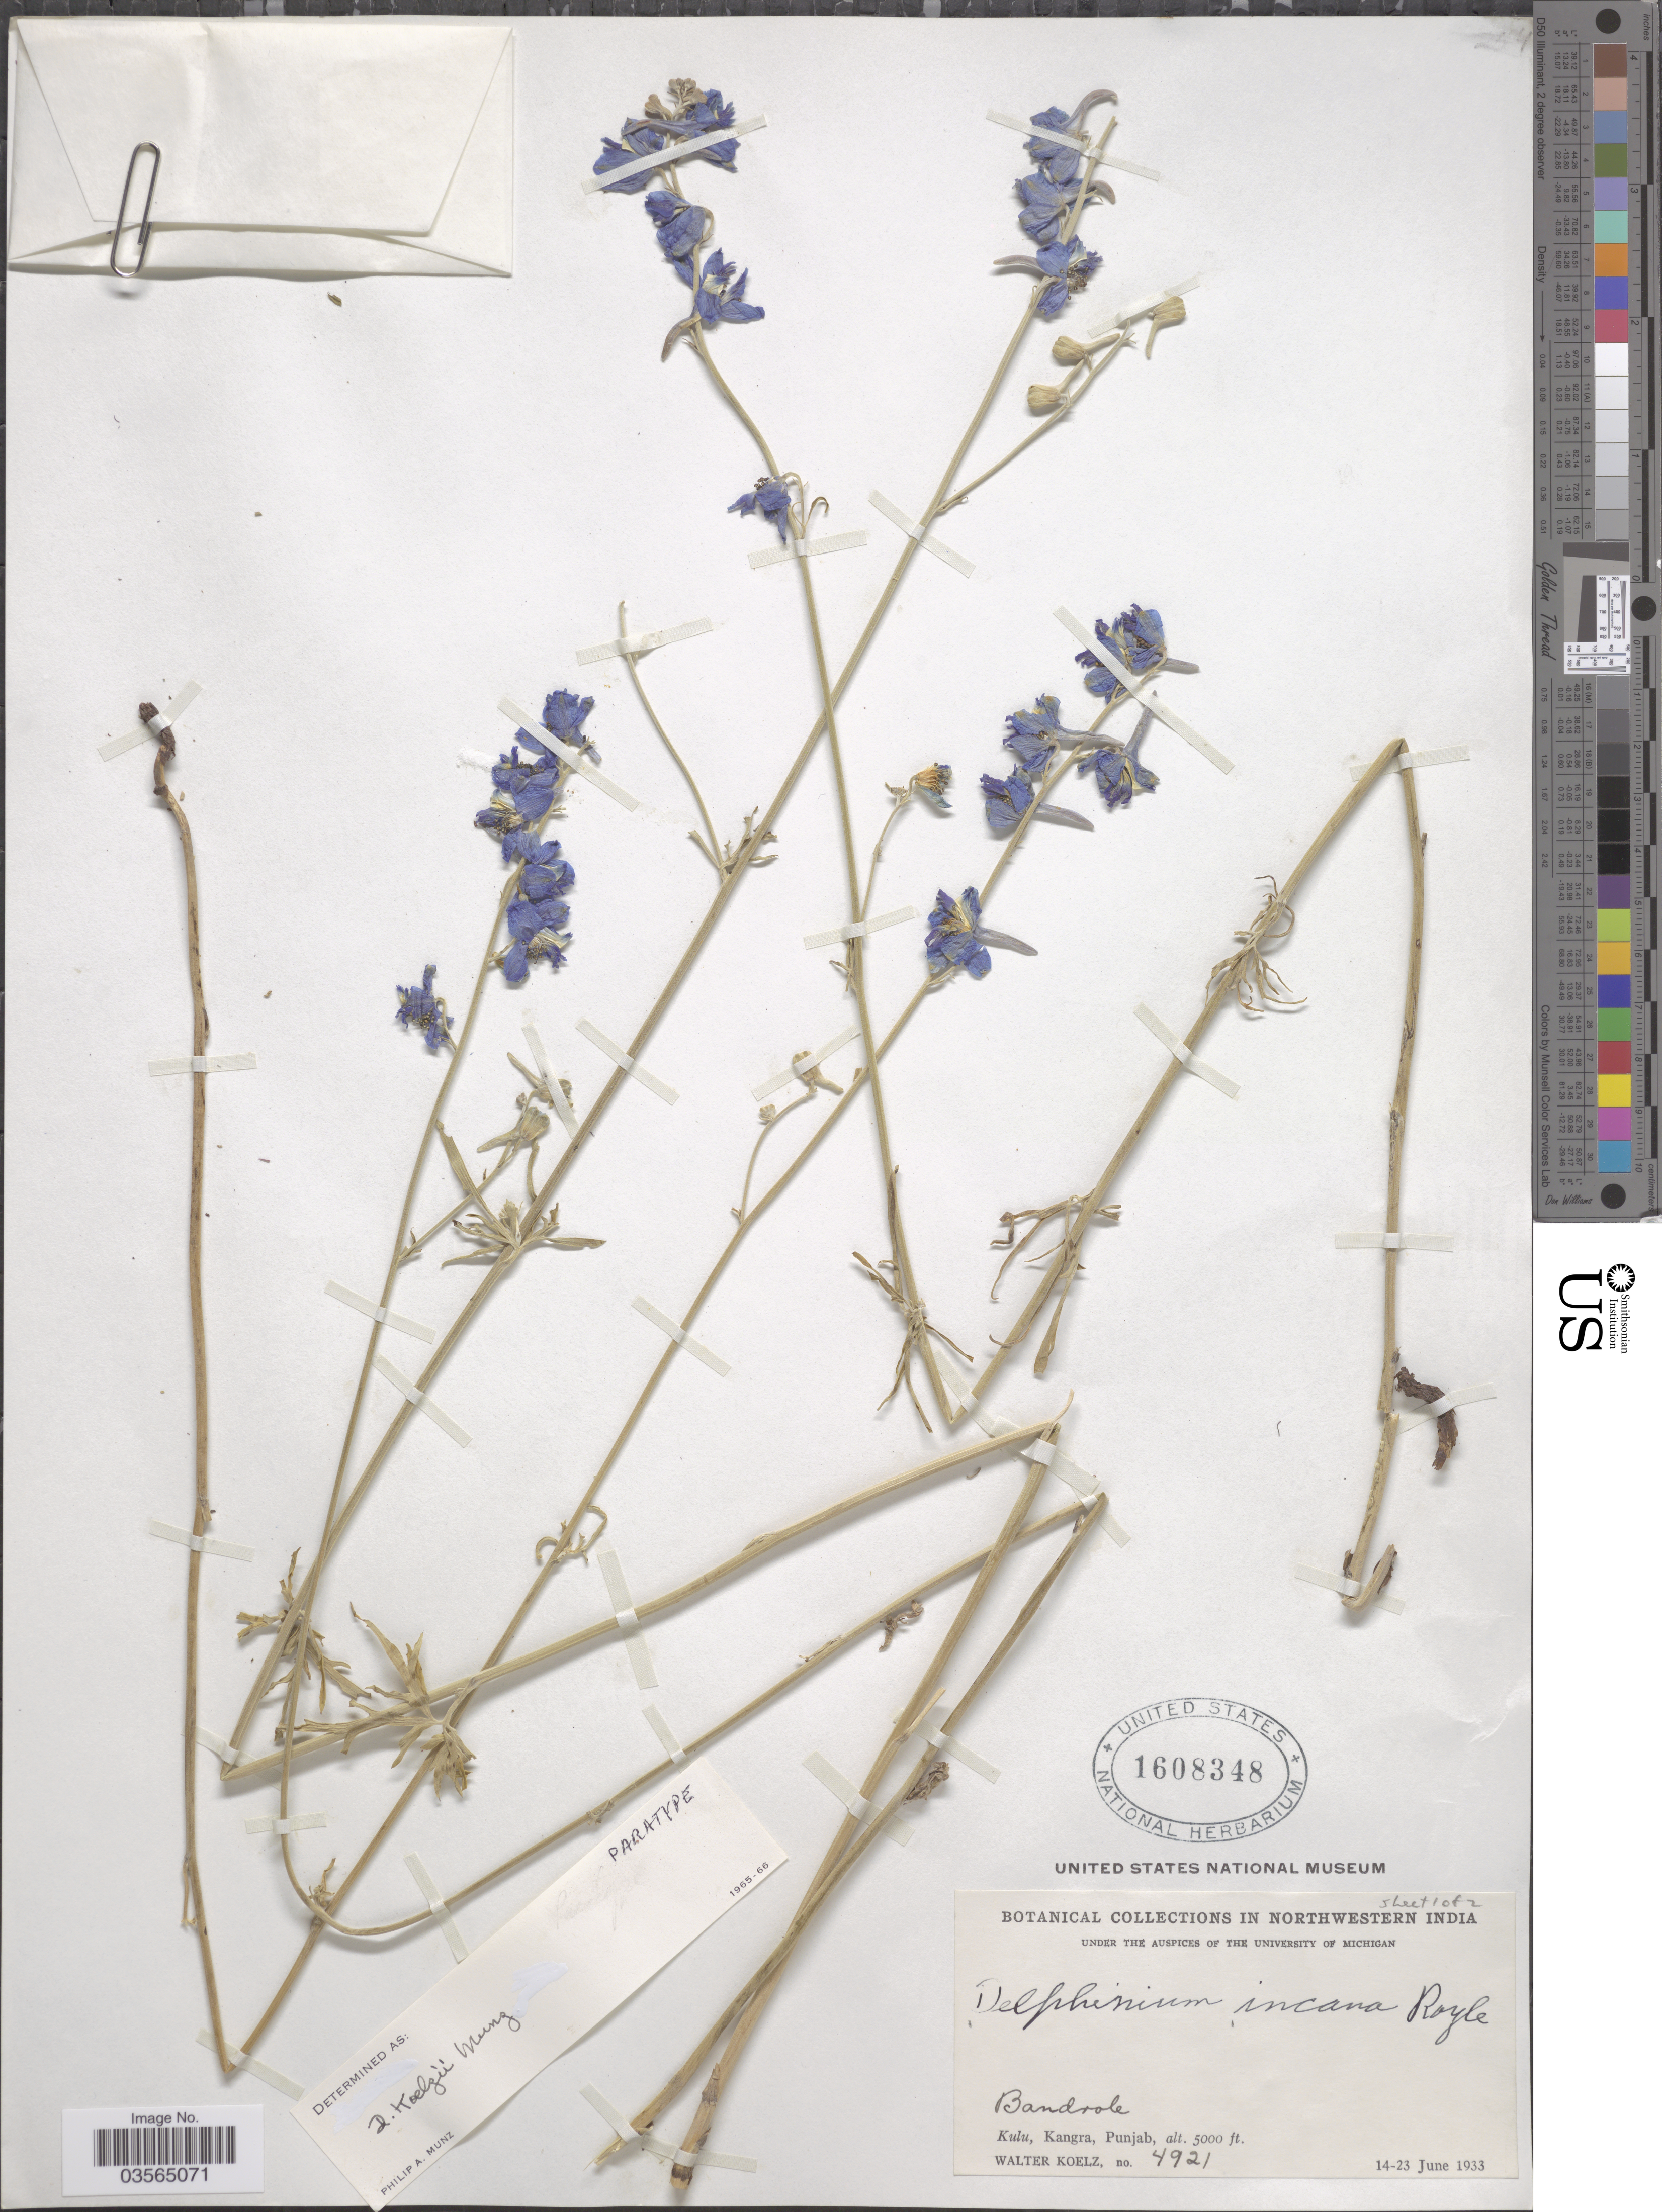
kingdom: Plantae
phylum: Tracheophyta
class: Magnoliopsida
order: Ranunculales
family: Ranunculaceae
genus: Delphinium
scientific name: Delphinium koelzii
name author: Munz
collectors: W. N. Koelz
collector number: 4921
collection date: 1933-06-14/1933-06-23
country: India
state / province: Punjab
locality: Northwestern India. Bandrole. Kulu, Kangra.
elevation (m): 1524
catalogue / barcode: US 1608348